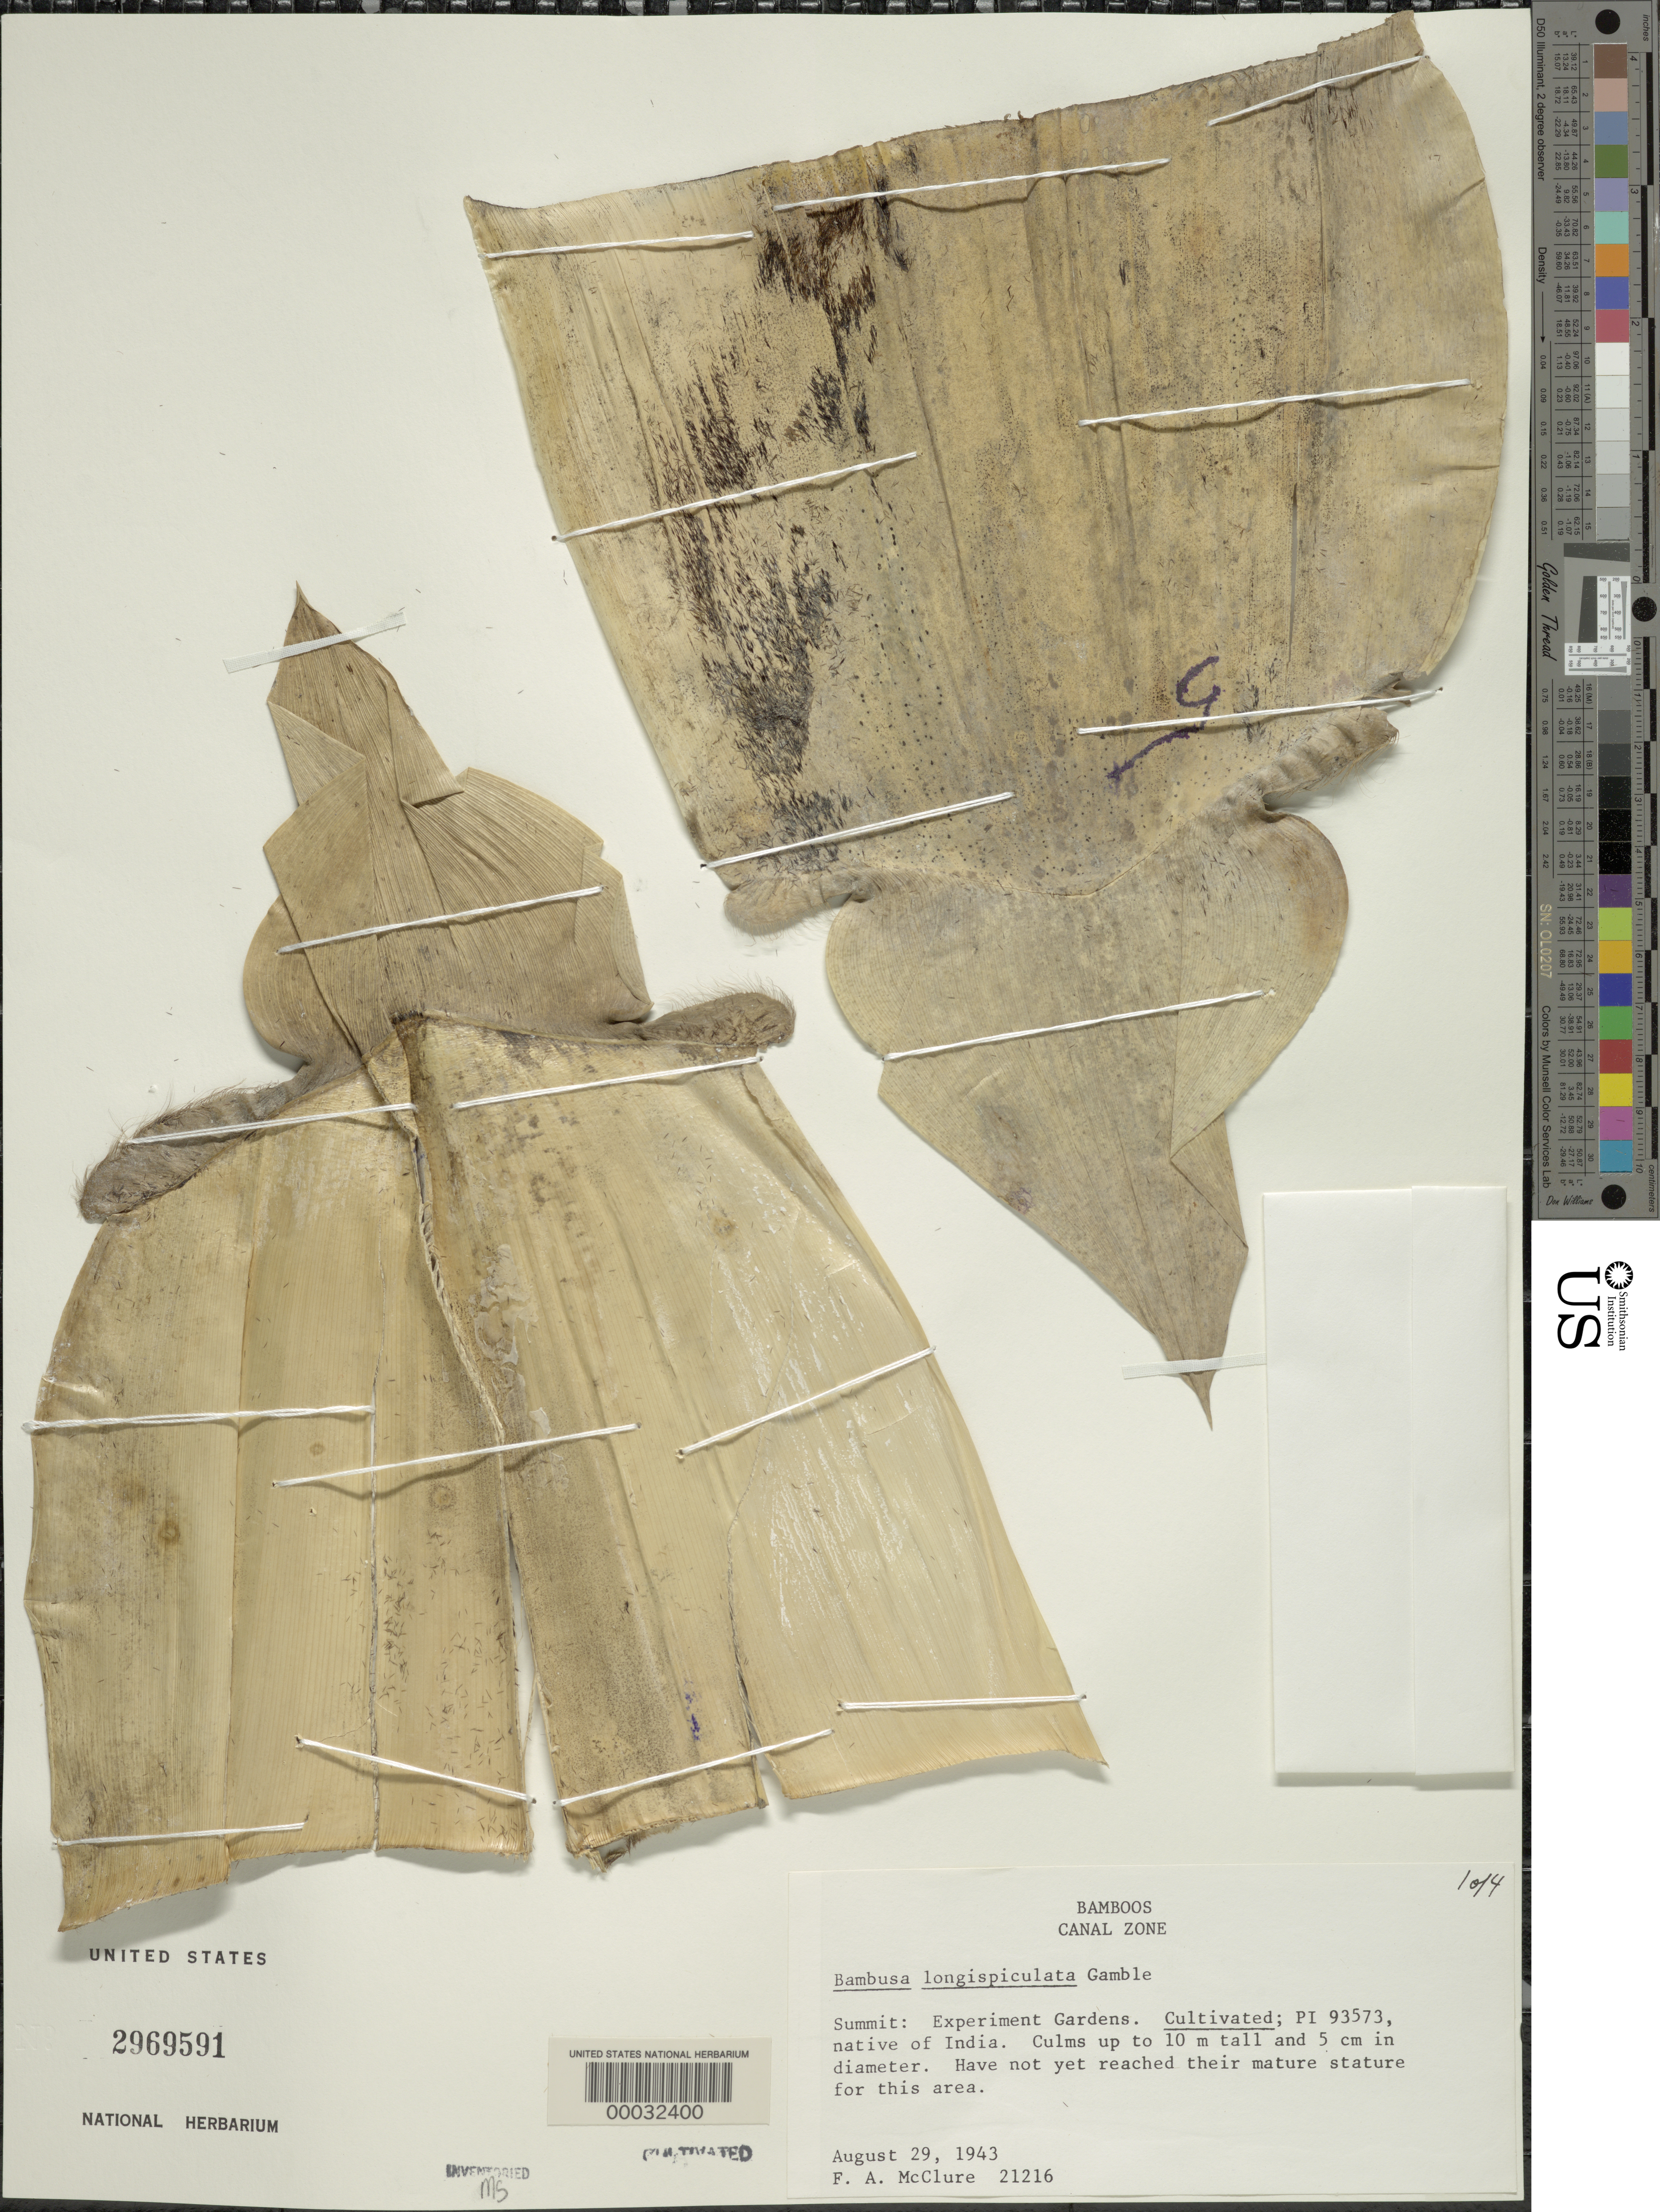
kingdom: Plantae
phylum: Tracheophyta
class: Liliopsida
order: Poales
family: Poaceae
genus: Bambusa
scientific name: Bambusa longispiculata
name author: Gamble ex Brandis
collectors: F. A. McClure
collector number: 21216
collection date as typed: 29 Aug 1943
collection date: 1943-08-29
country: Panama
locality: Esperimental Gardens summit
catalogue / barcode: US 2969591